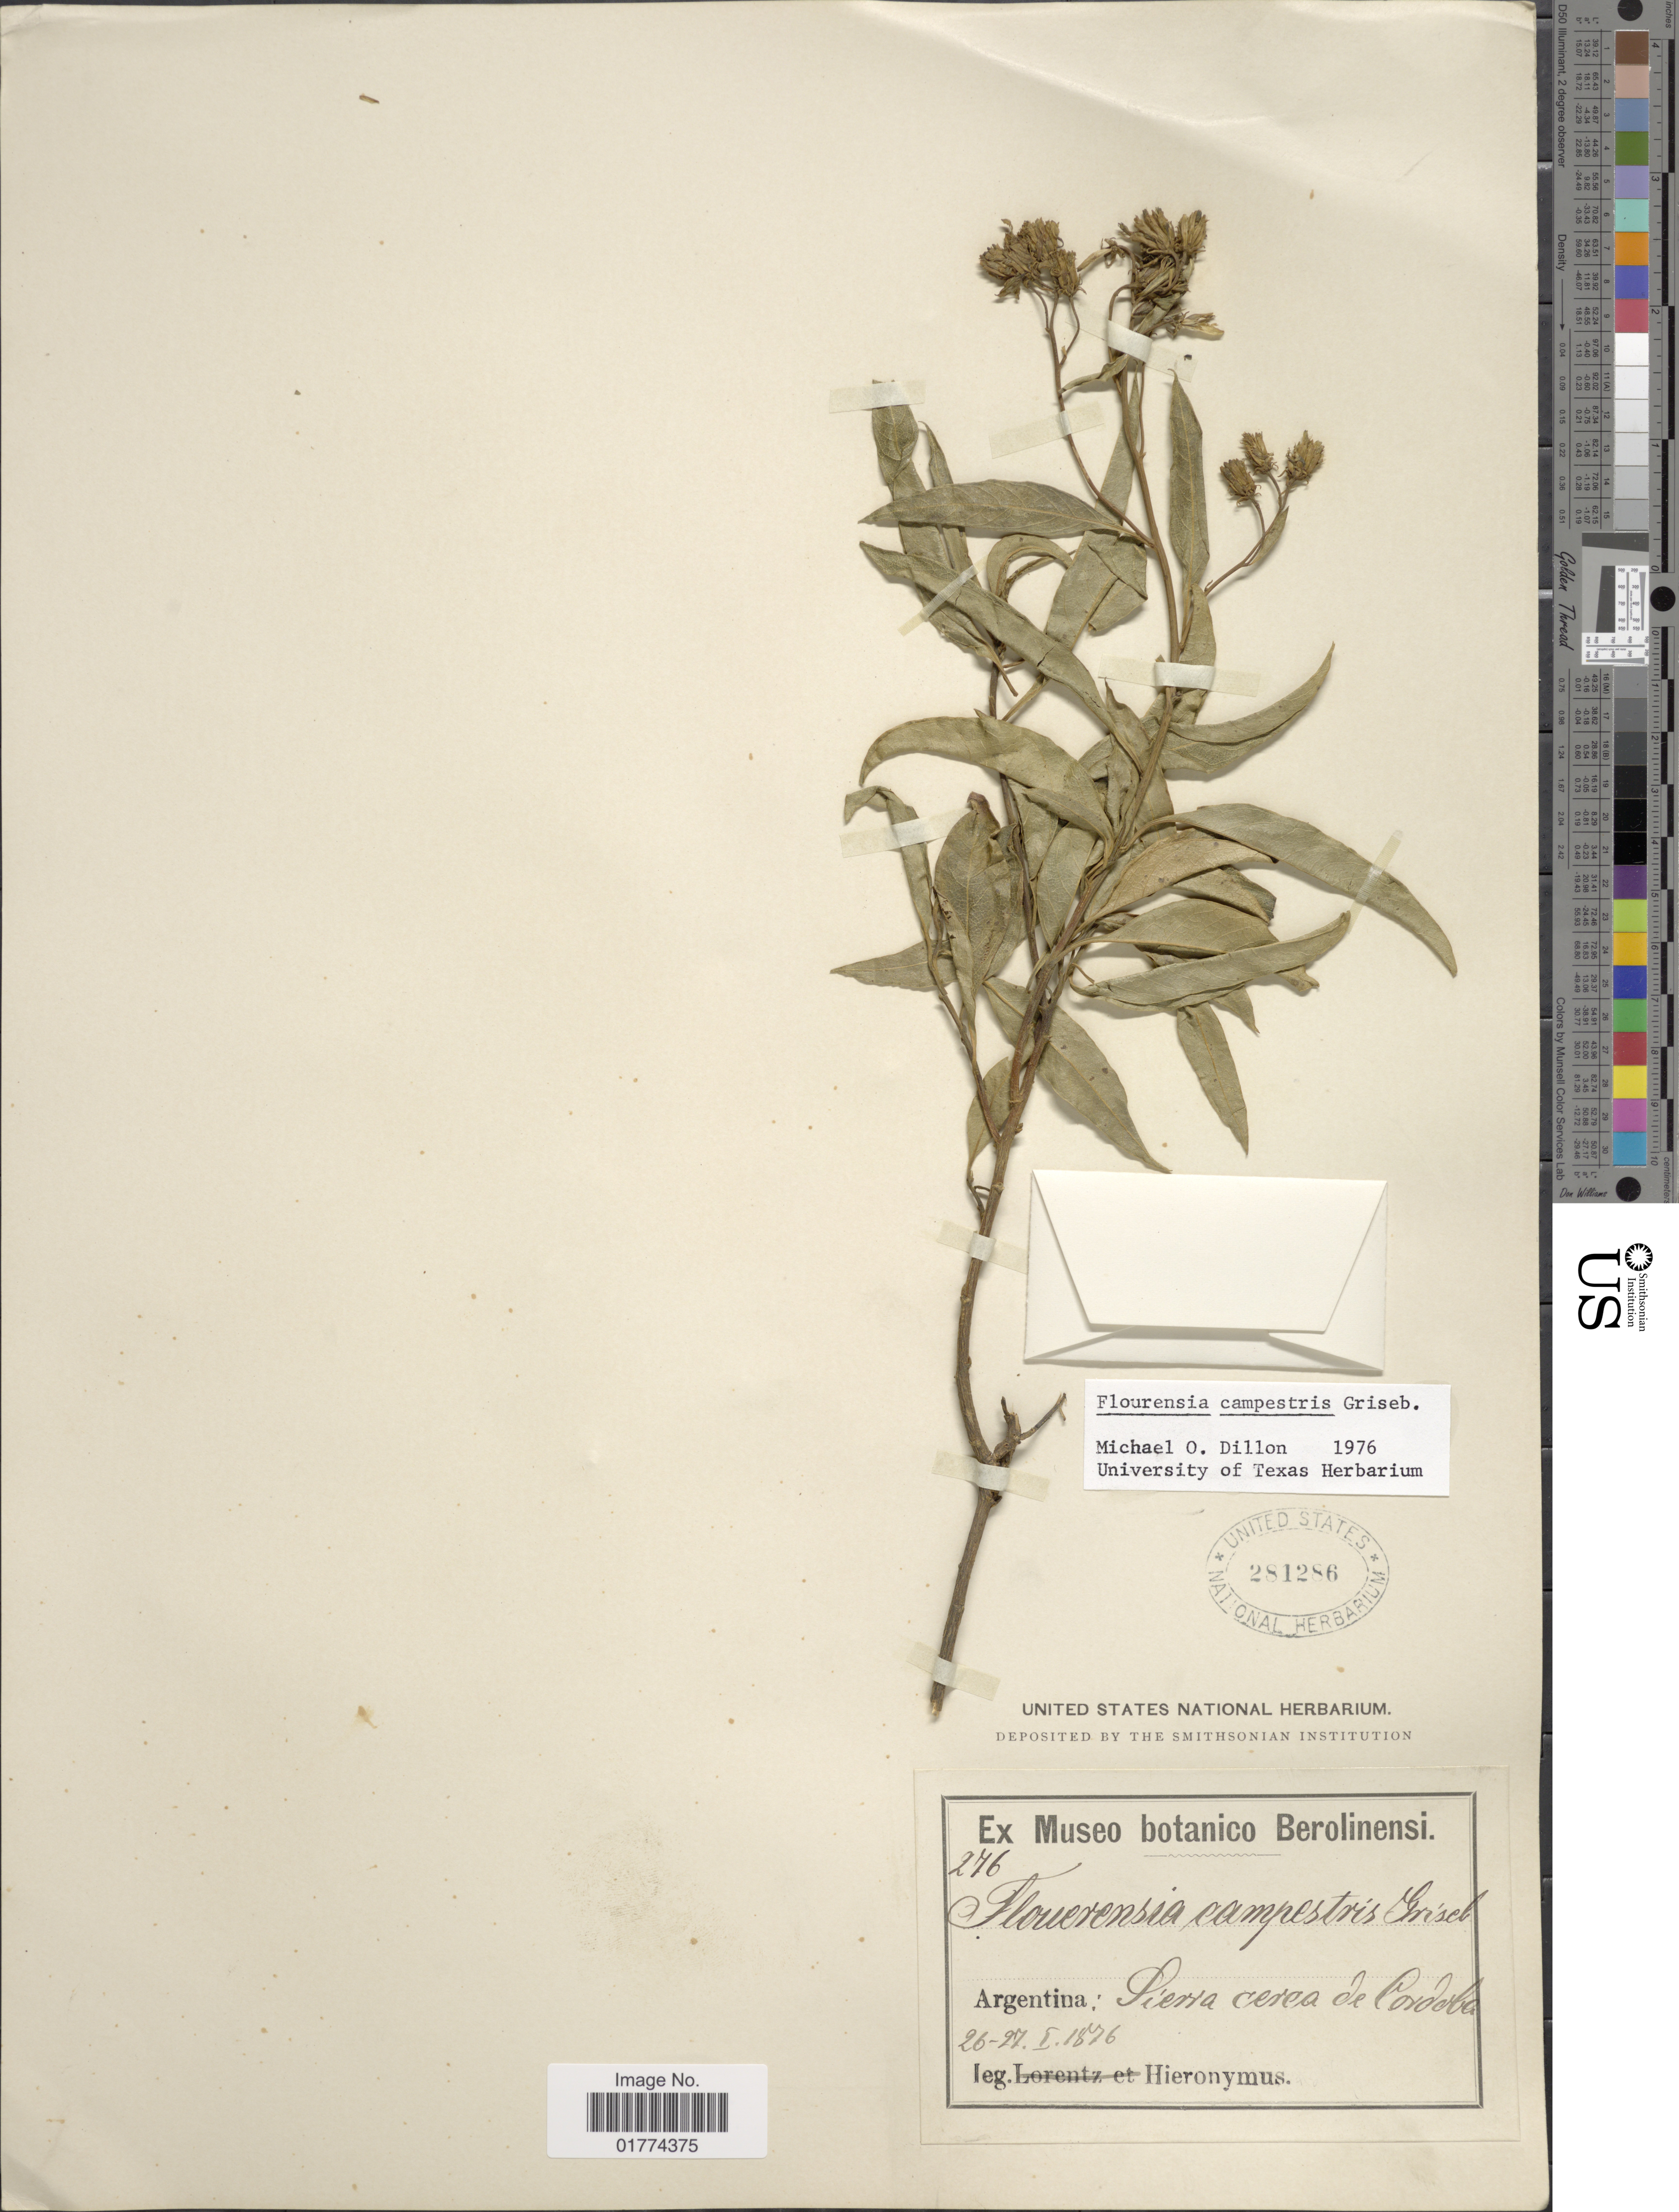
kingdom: Plantae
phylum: Tracheophyta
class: Magnoliopsida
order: Asterales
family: Asteraceae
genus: Flourensia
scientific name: Flourensia campestris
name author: Griseb.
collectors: -. Hieronymus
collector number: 276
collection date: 1876-01-26/1876-01-27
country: Argentina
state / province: Cordoba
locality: Sierra cerca de Cordoba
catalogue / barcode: US 281286